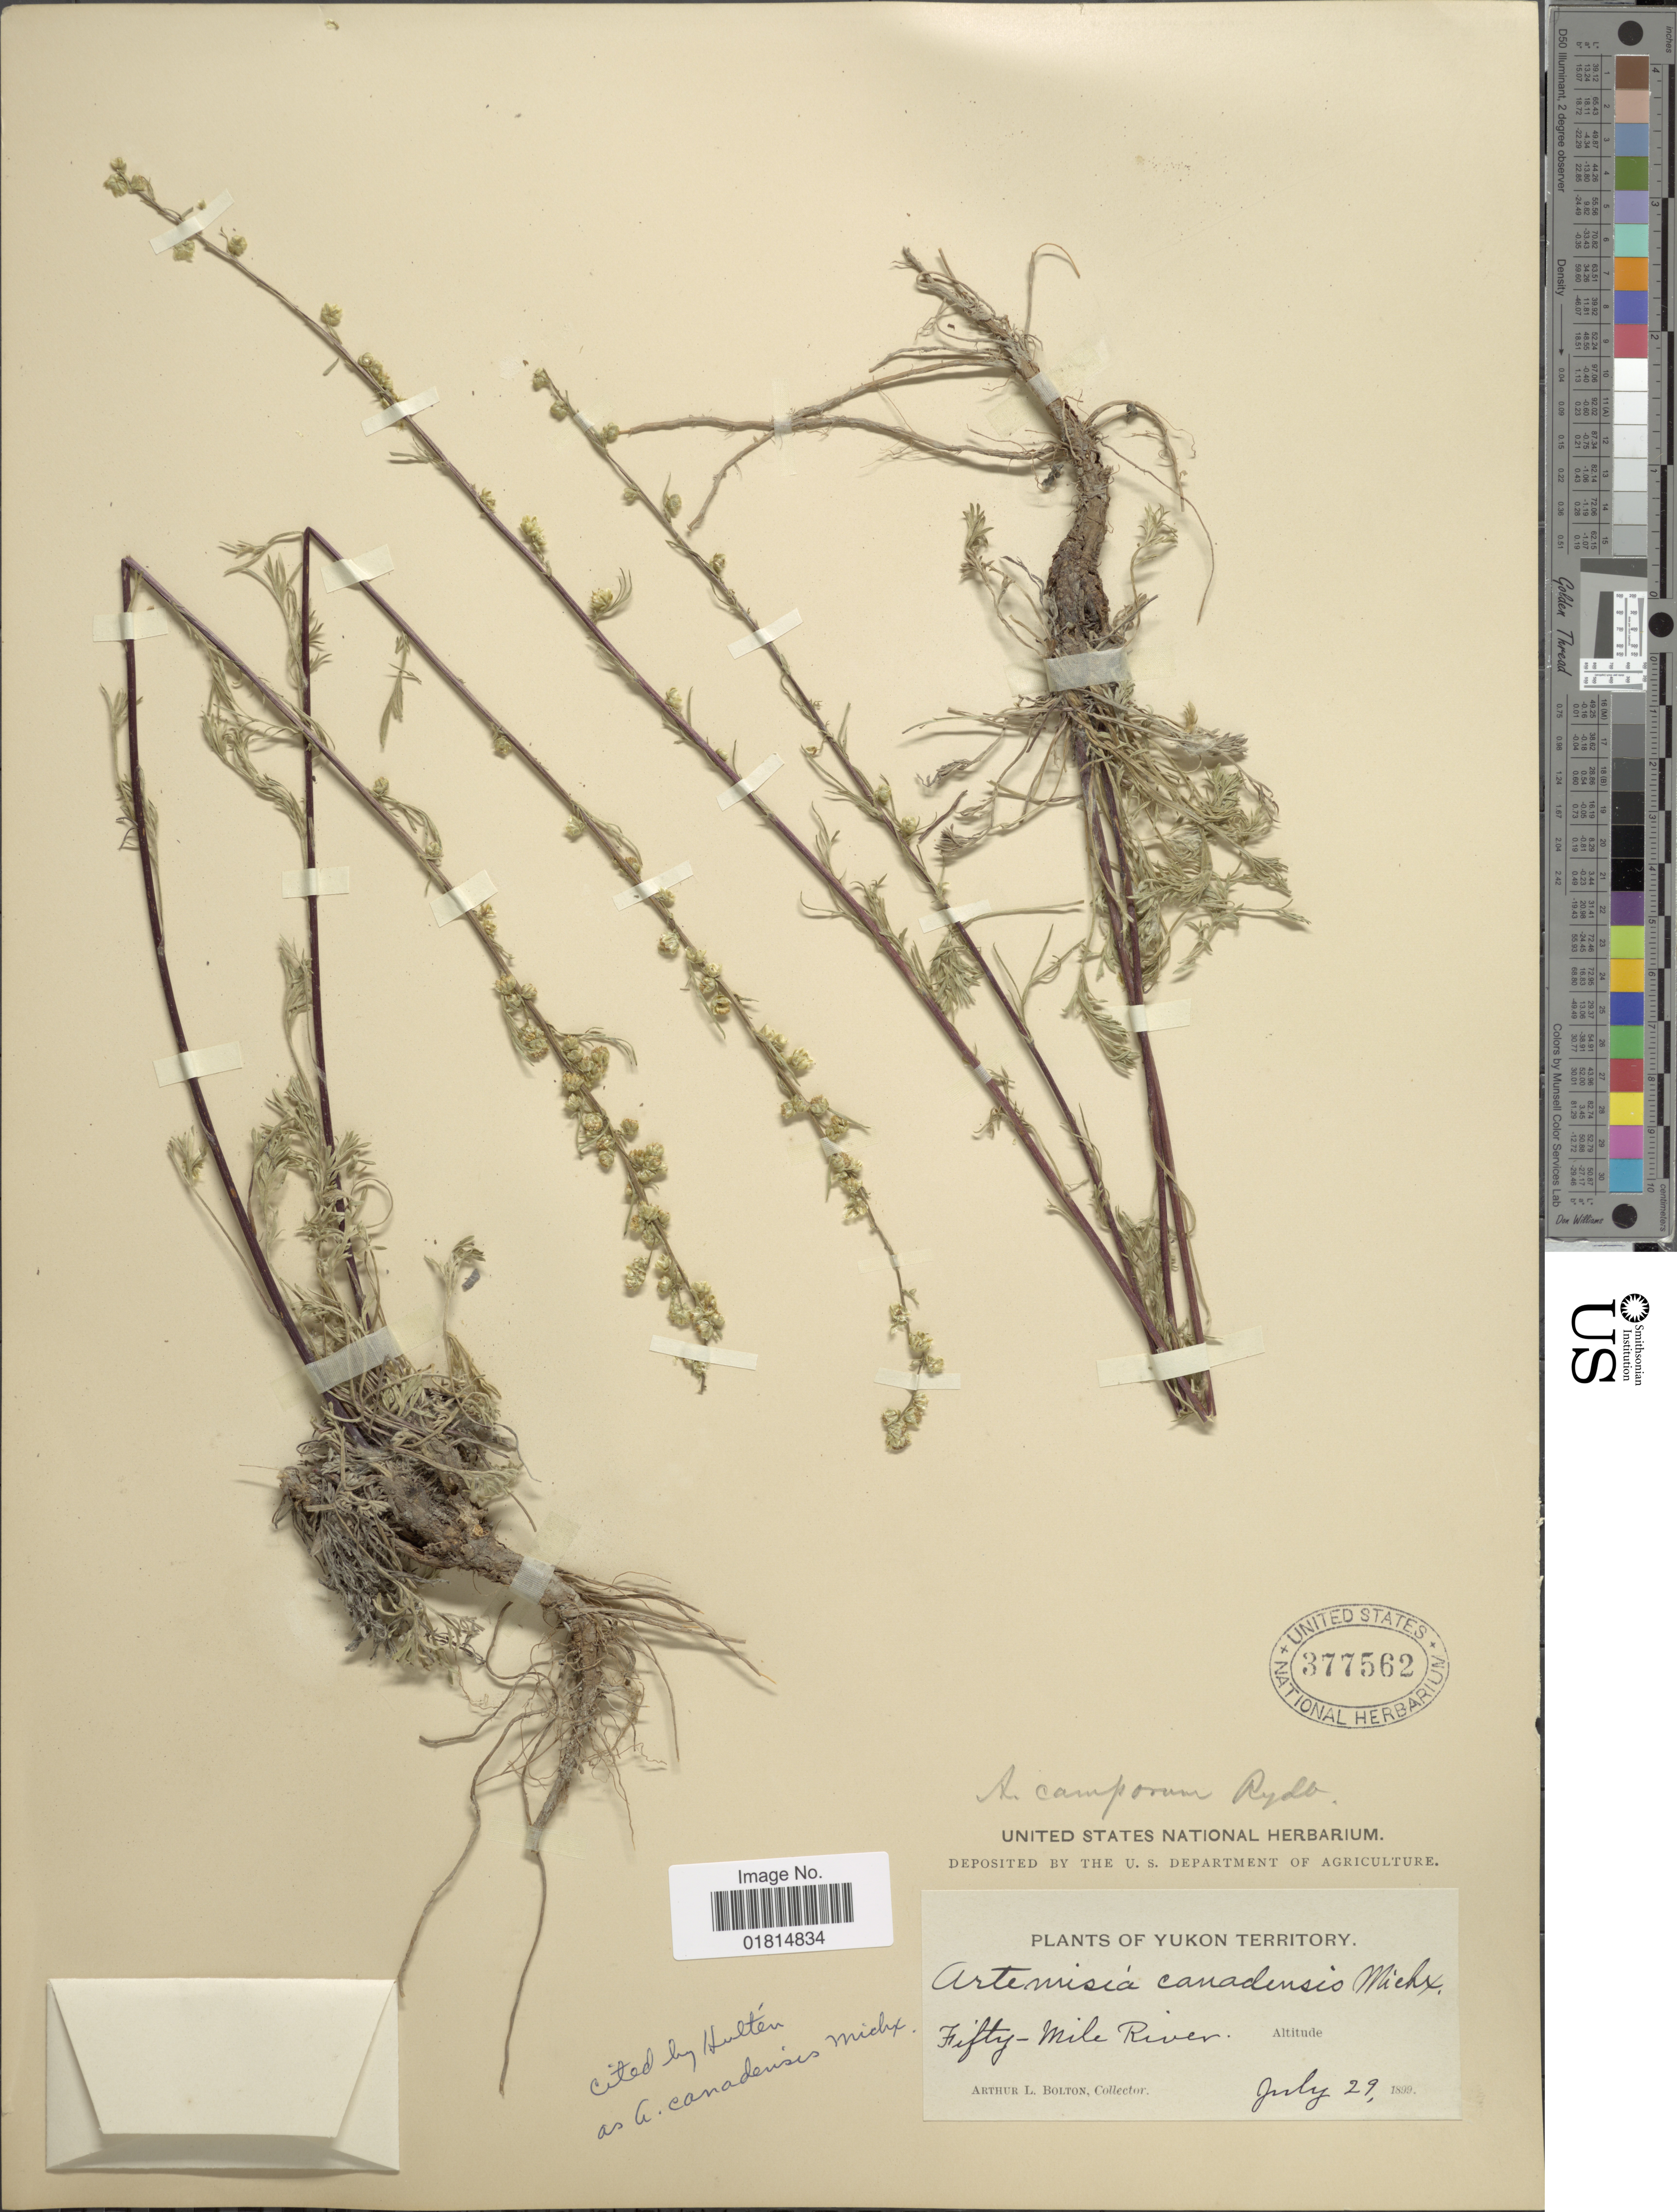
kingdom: Plantae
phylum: Tracheophyta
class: Magnoliopsida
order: Asterales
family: Asteraceae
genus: Artemisia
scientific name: Artemisia canadensis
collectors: A. Bolton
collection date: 1899-07-29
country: Canada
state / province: Yukon Territory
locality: Fifty-Mile River.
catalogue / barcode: US 377562